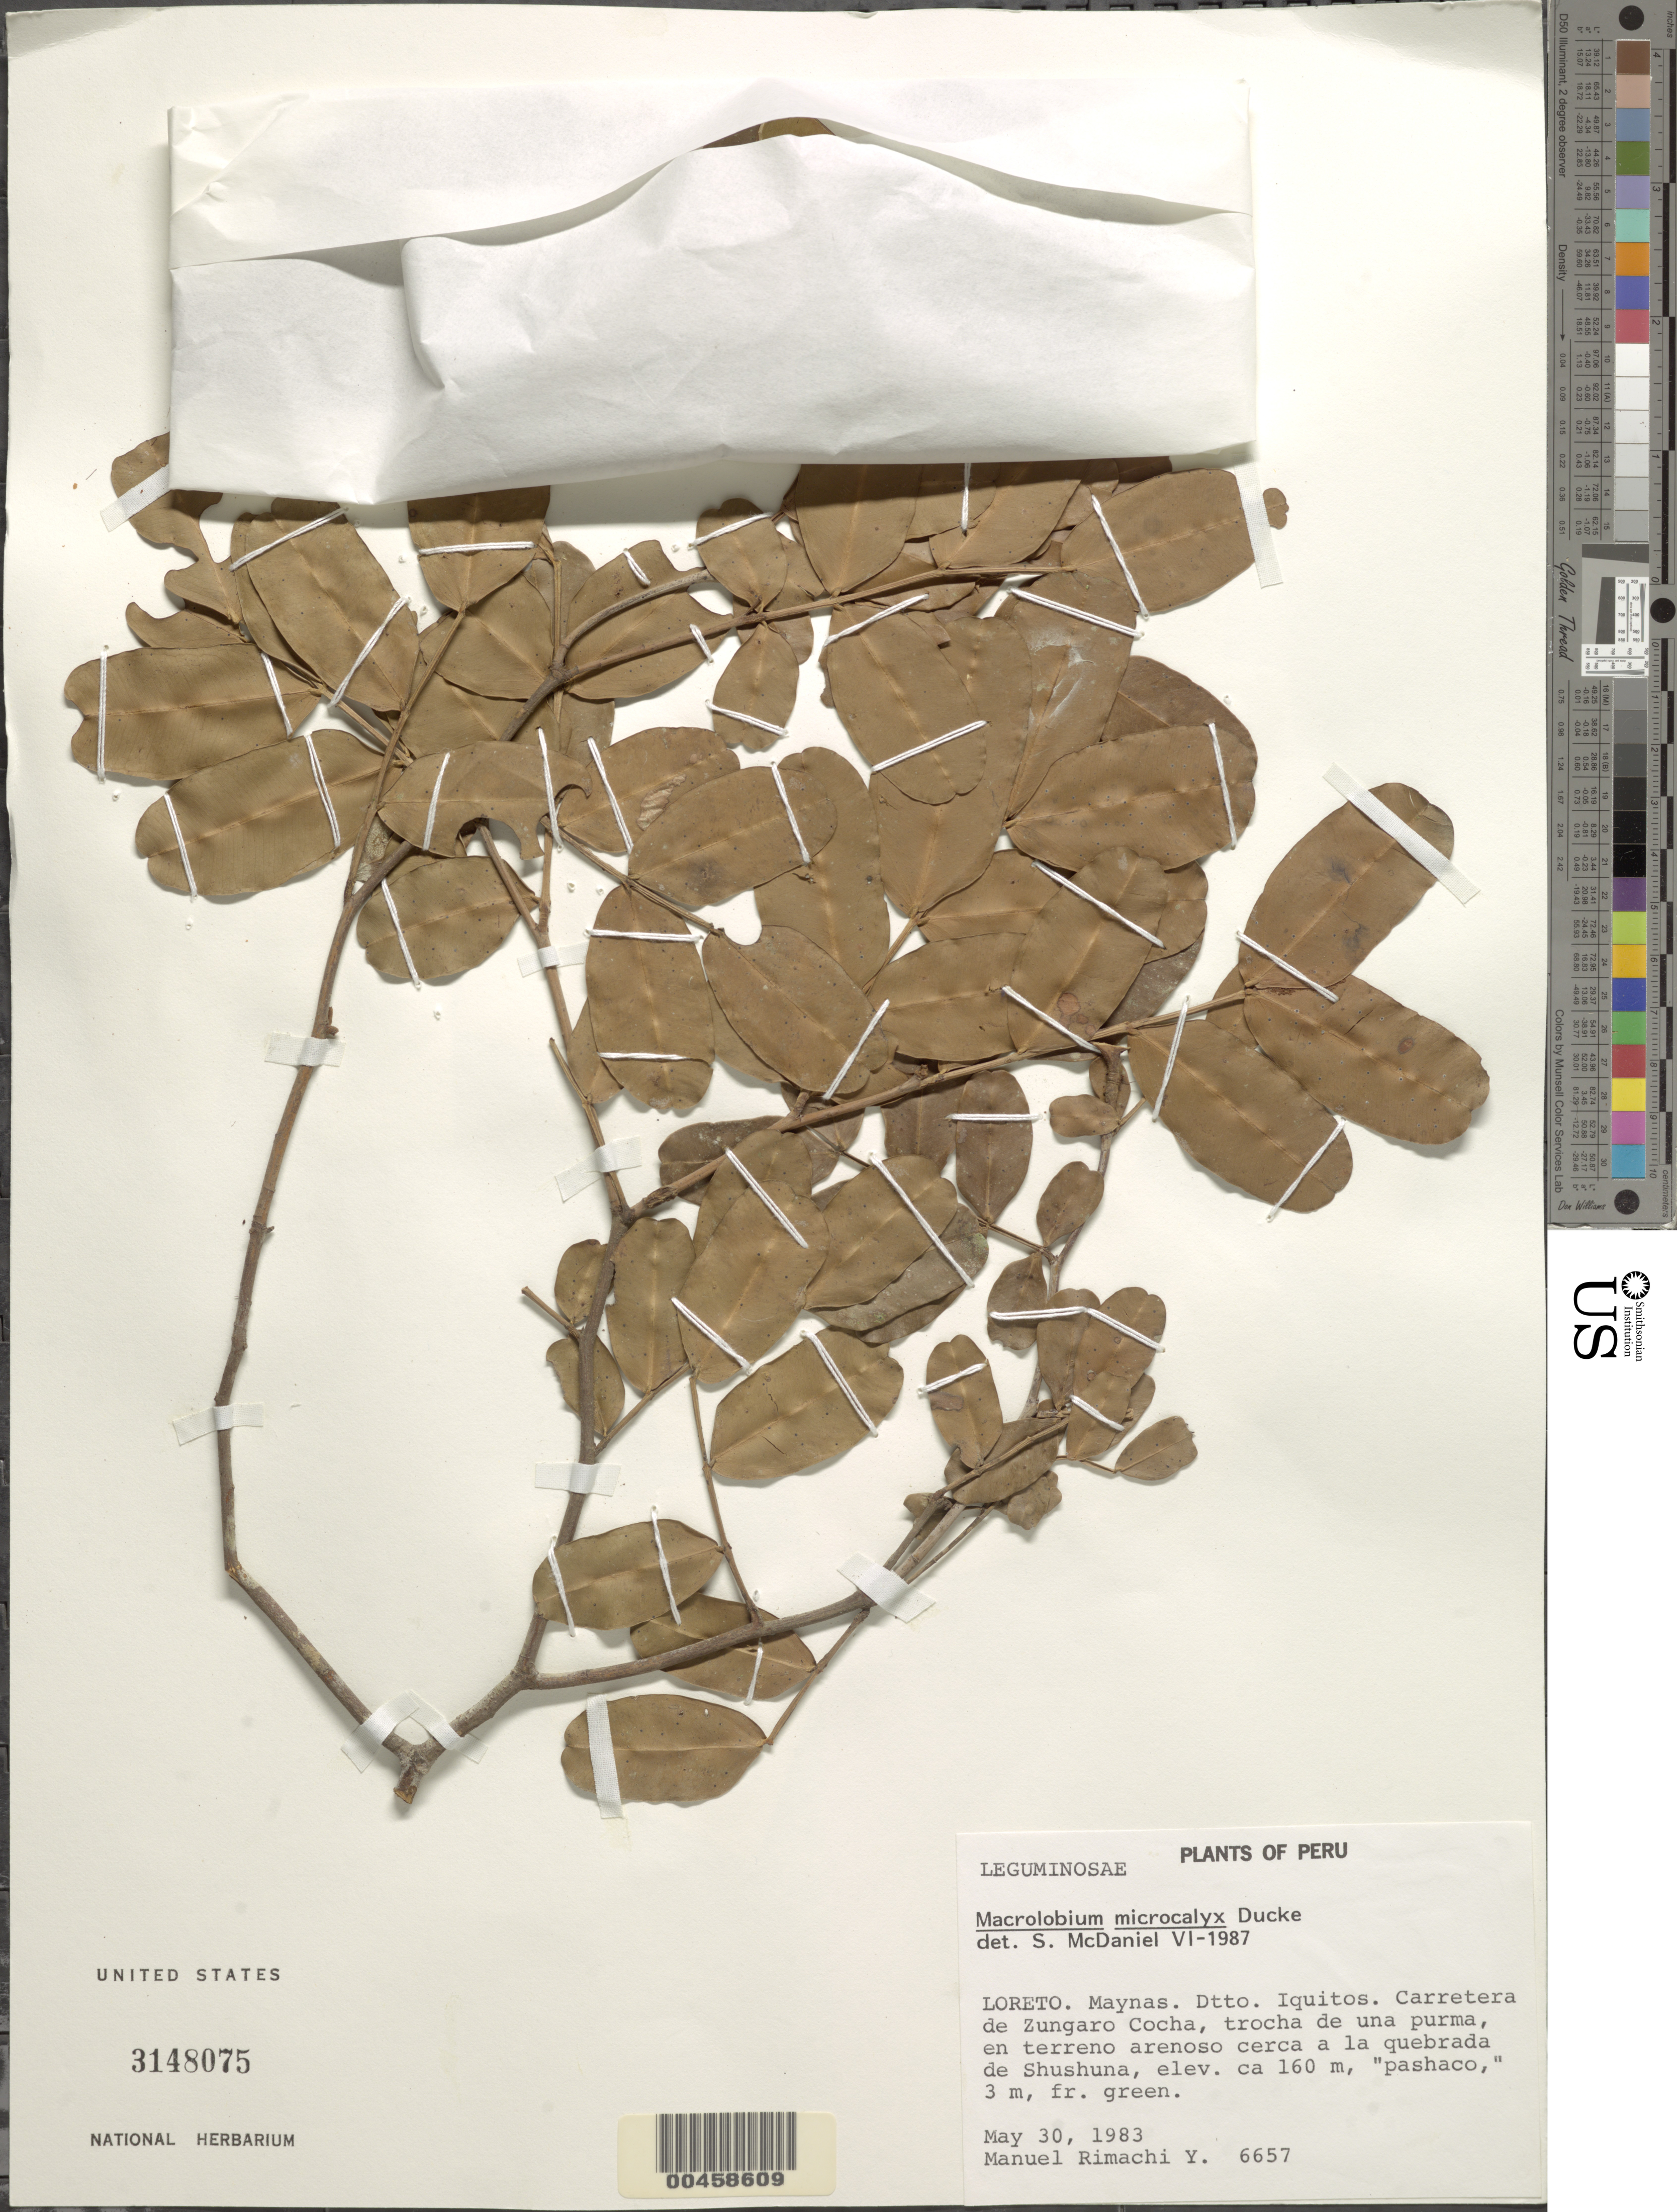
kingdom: Plantae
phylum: Tracheophyta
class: Magnoliopsida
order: Fabales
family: Fabaceae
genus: Macrolobium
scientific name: Macrolobium microcalyx var. microcalyx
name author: Ducke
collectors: M. Rimachi Y.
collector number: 6657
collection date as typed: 30 May 1983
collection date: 1983-05-30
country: Peru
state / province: Loreto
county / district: Maynas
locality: Zungaro cocha, carretera de; cerca a la quebrada de shushuna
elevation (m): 160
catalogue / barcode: US 3148075